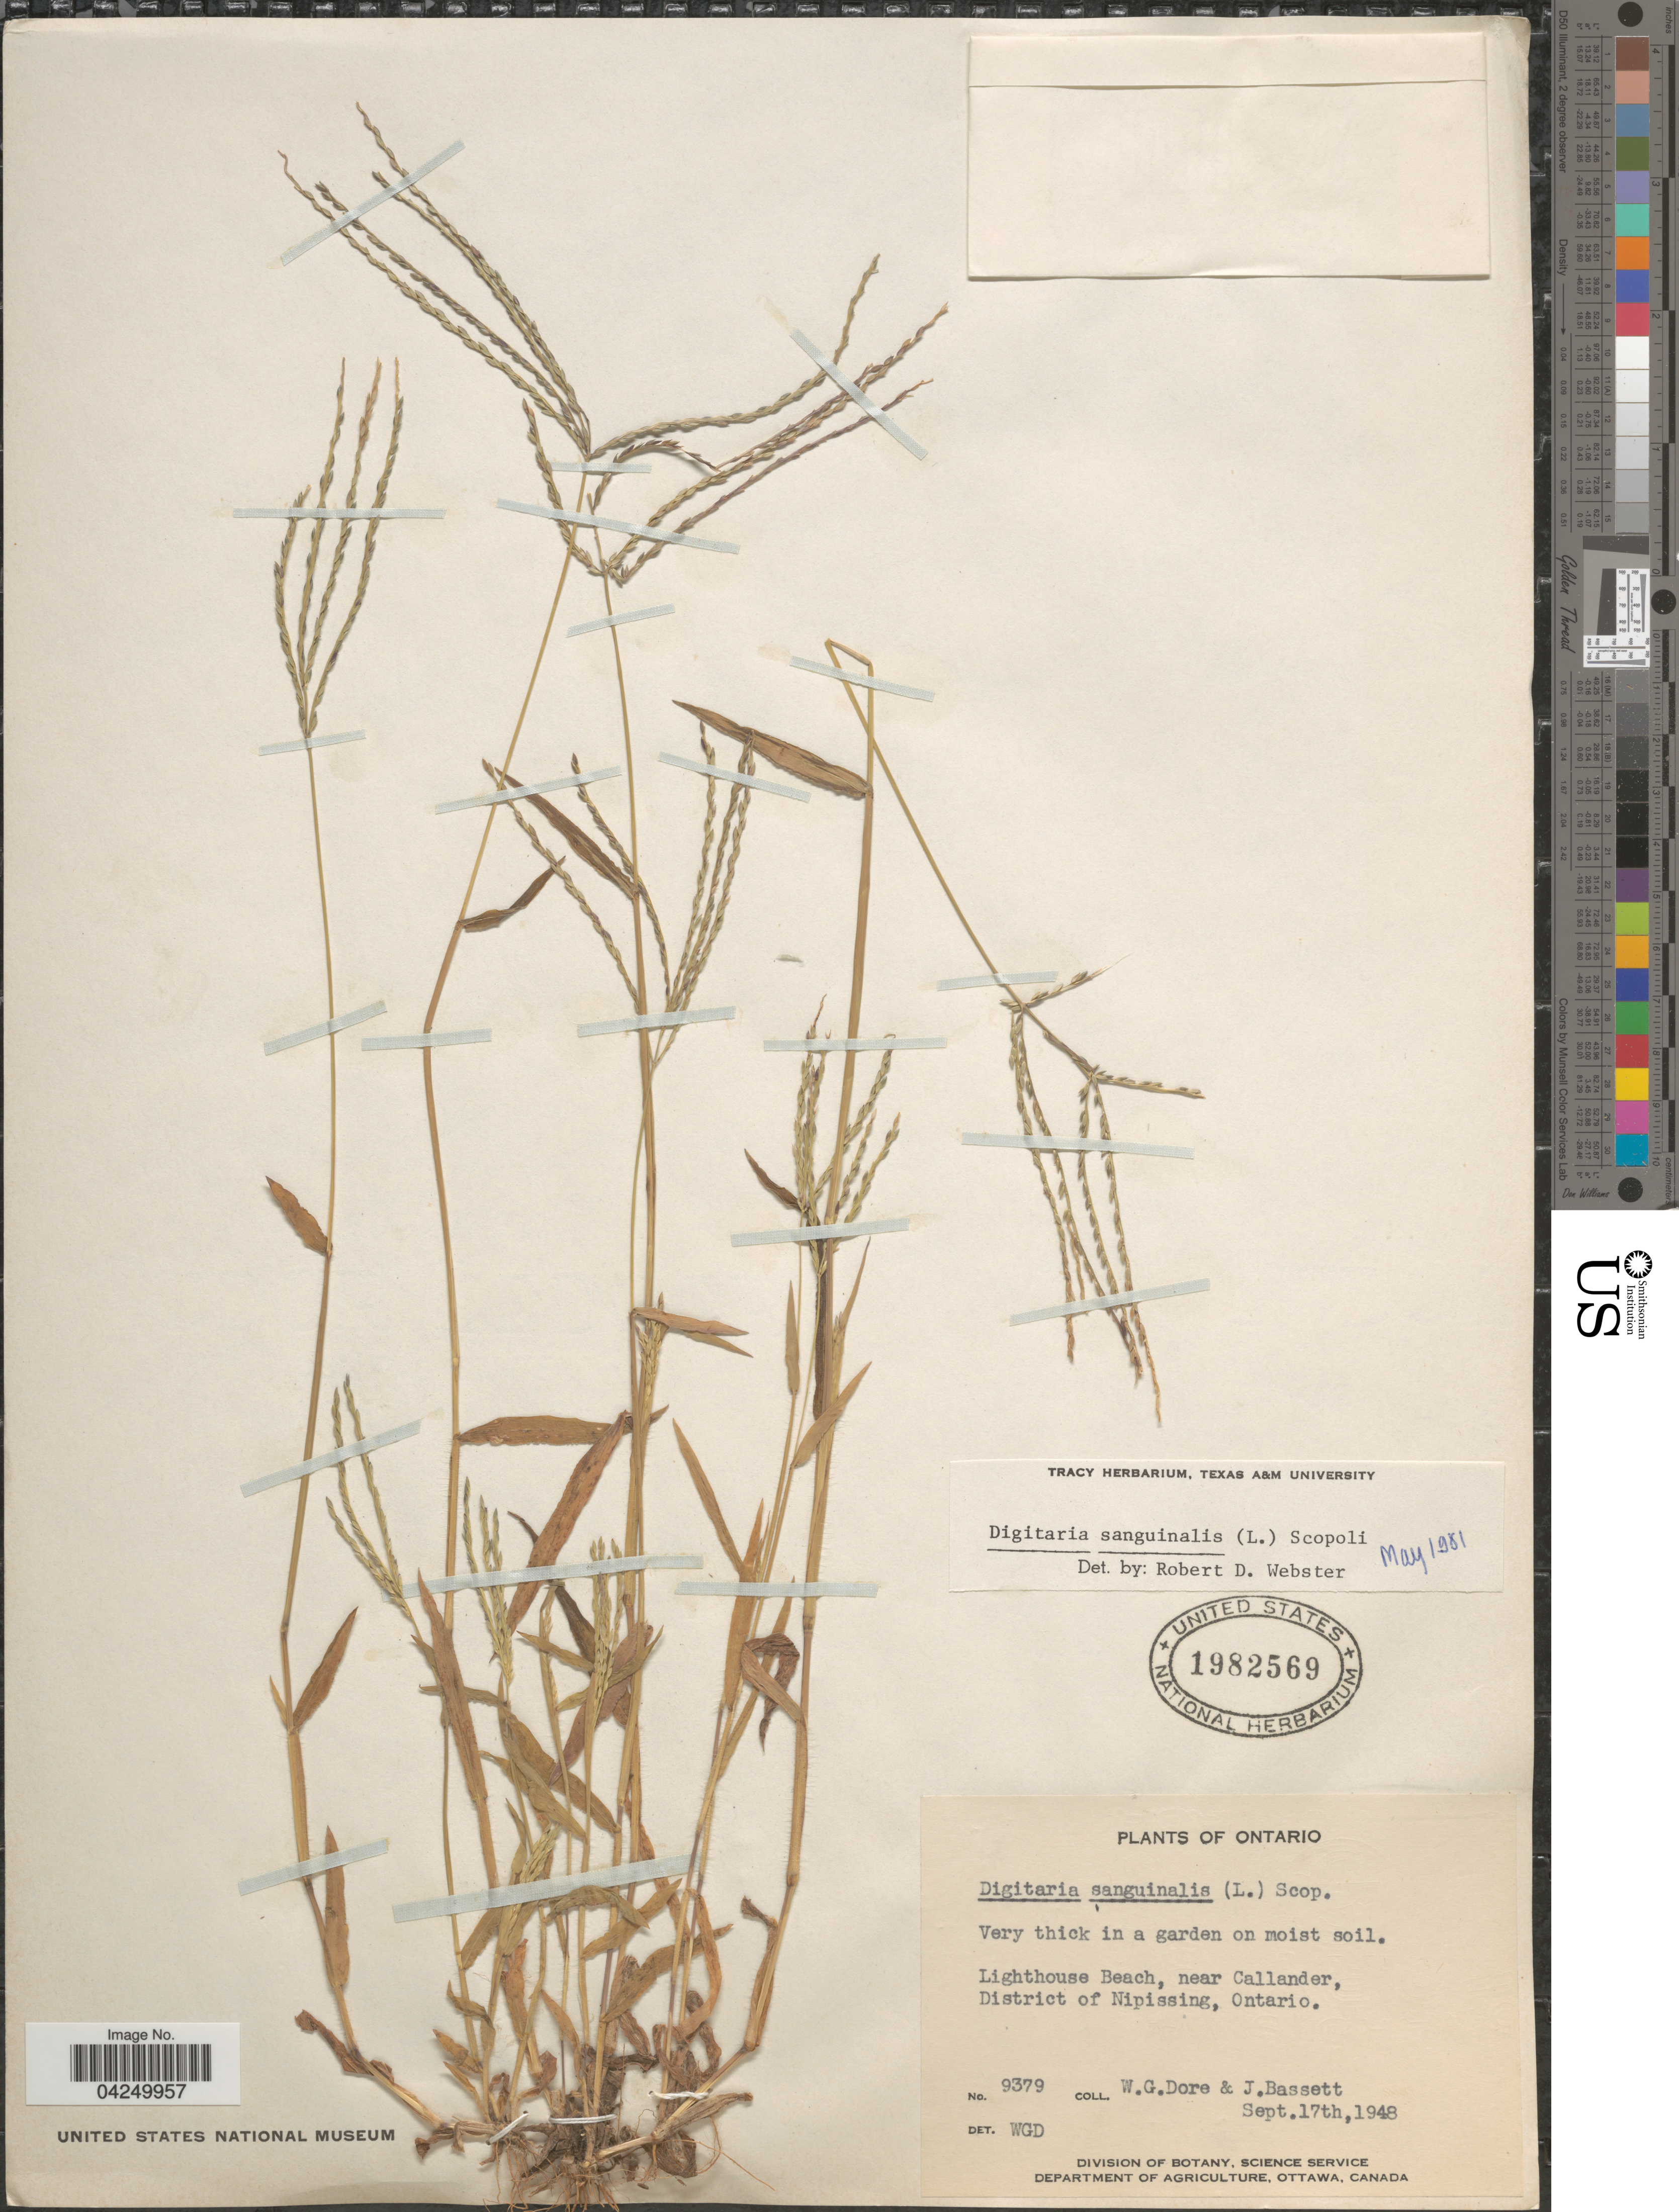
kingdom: Plantae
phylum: Tracheophyta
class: Liliopsida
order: Poales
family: Poaceae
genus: Digitaria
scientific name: Digitaria sanguinalis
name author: (L.) Scop.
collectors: W. Dore & J. Bassett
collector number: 9379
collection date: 1948-09-17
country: Canada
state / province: Ontario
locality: Lighthouse Beach, near Callander, District of Nipissing.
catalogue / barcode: US 1982569